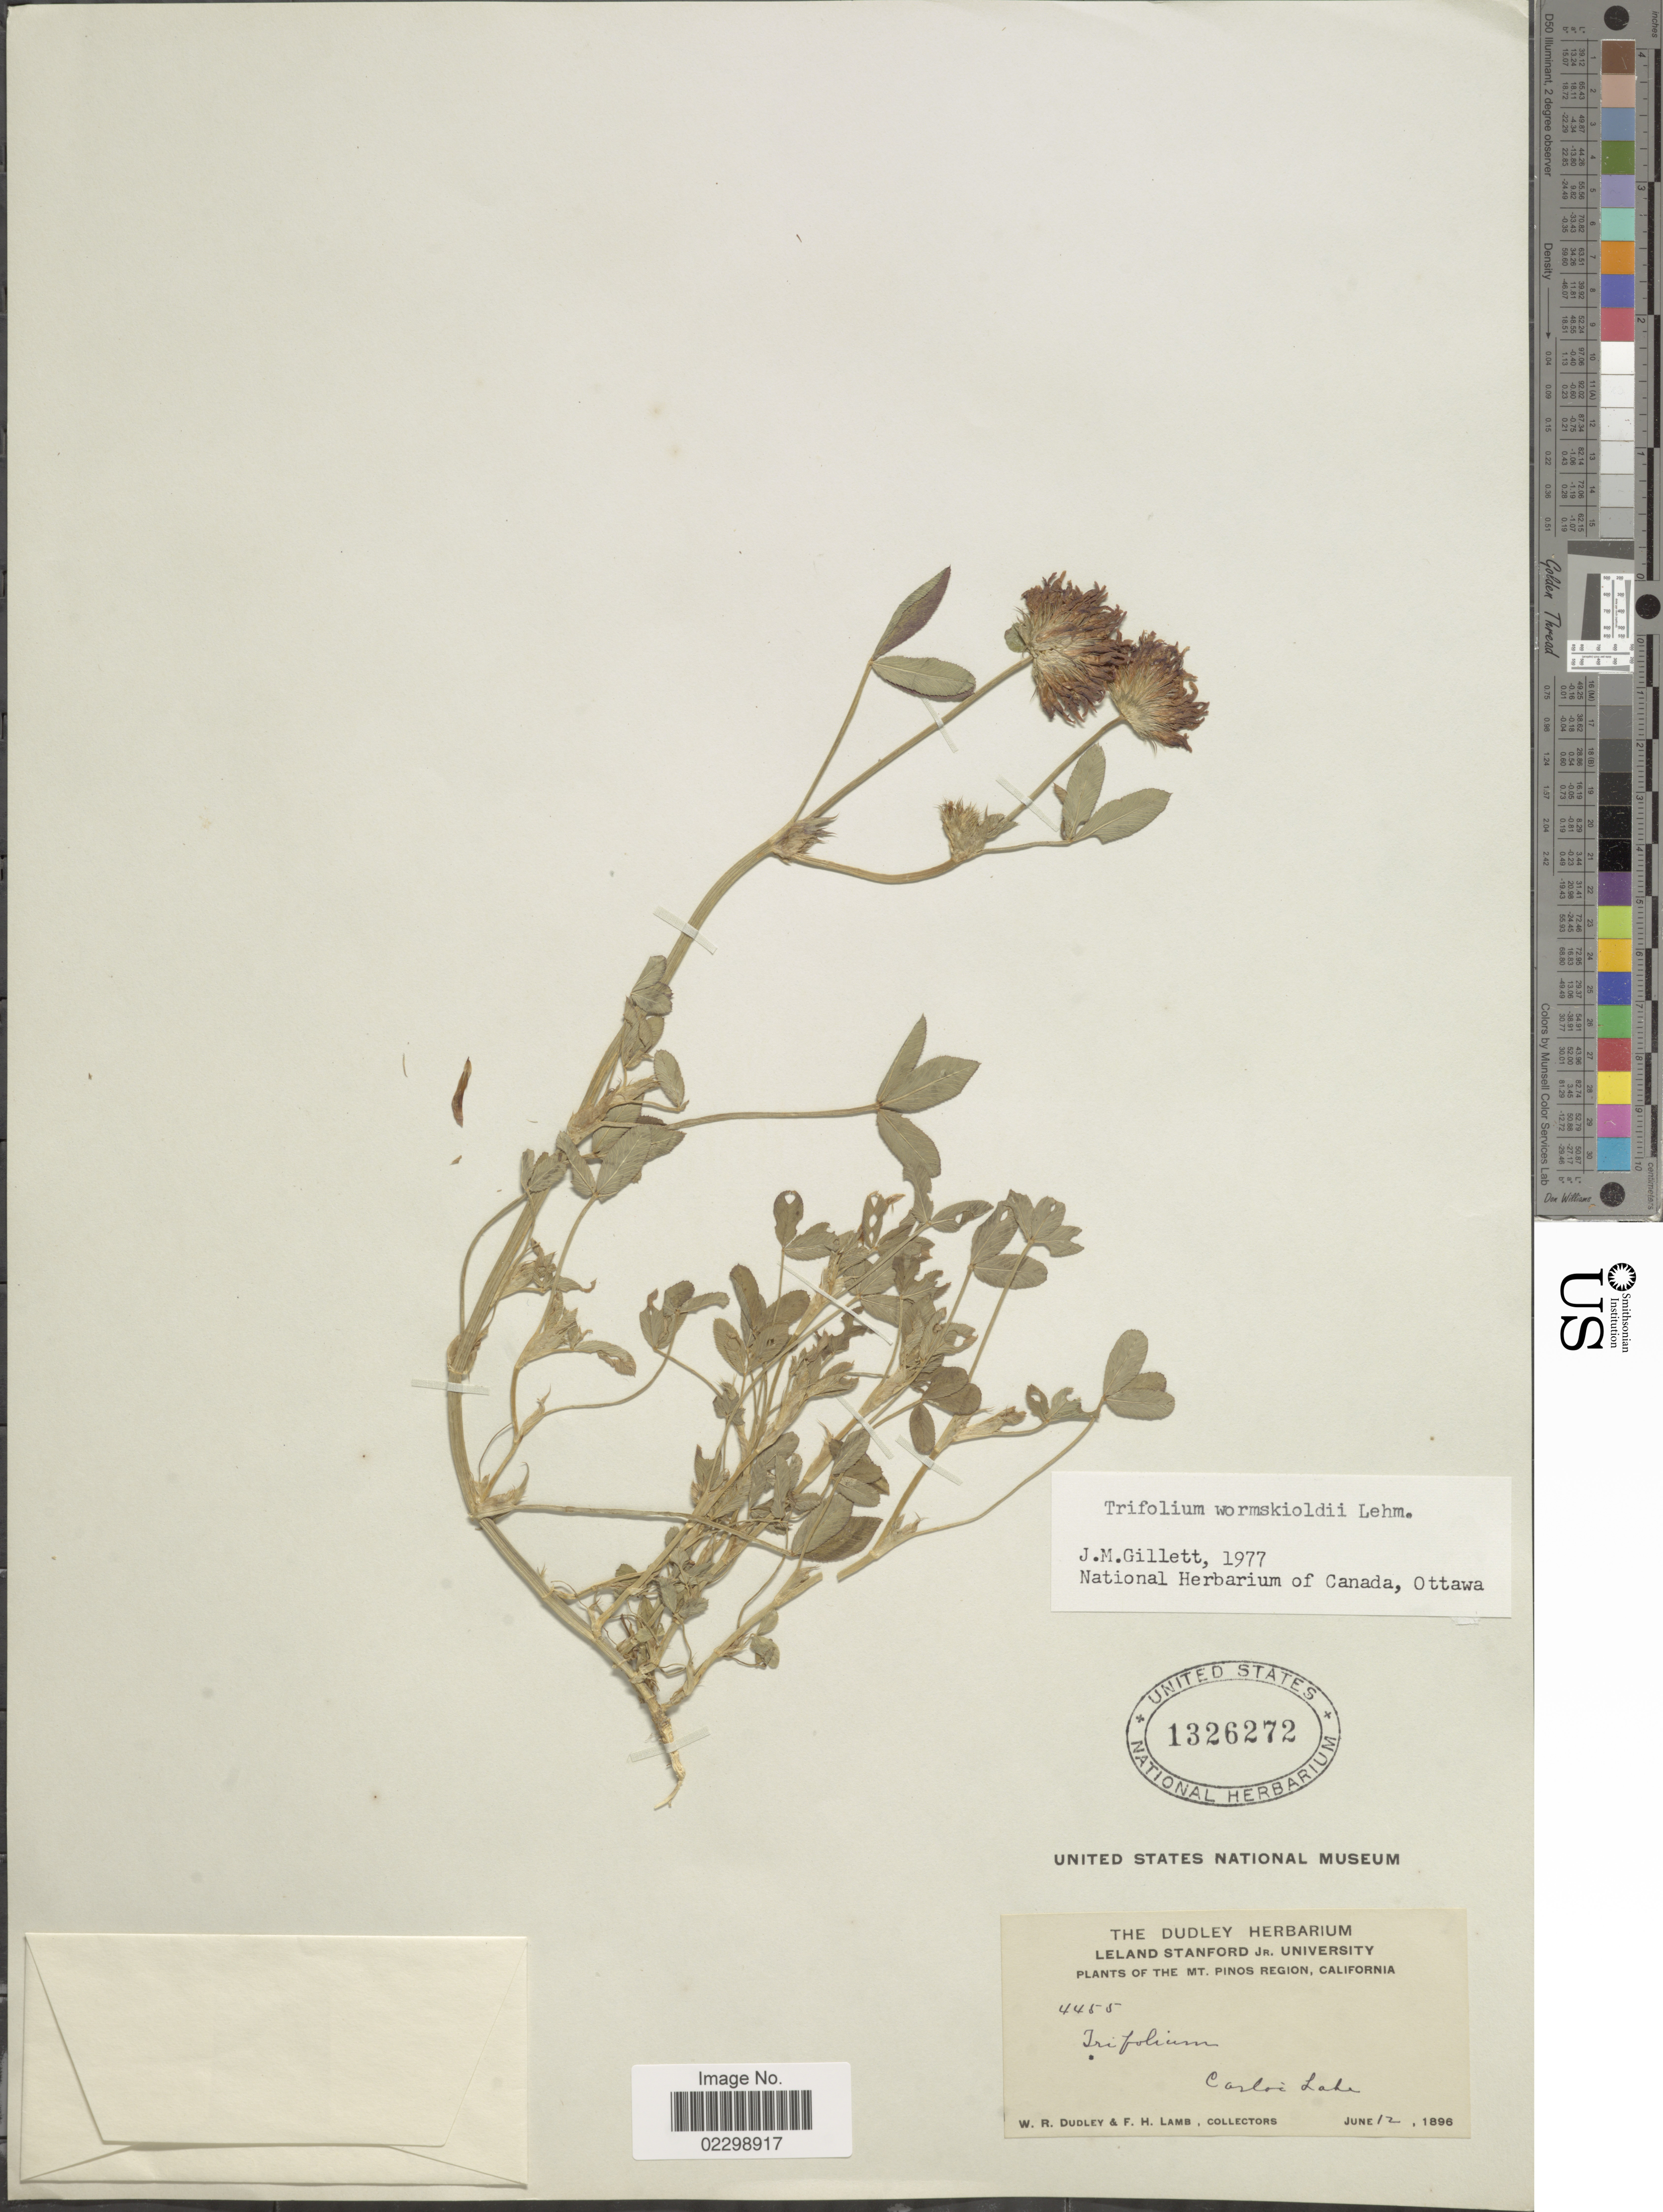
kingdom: Plantae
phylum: Tracheophyta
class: Magnoliopsida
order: Fabales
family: Fabaceae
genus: Trifolium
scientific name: Trifolium wormskioldii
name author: Lehm.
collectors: W. Dudley & F. H. Lamb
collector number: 4455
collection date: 1896-06-12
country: United States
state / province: California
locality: Mt. Pinos Region, Carlos Lake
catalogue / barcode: US 1326272